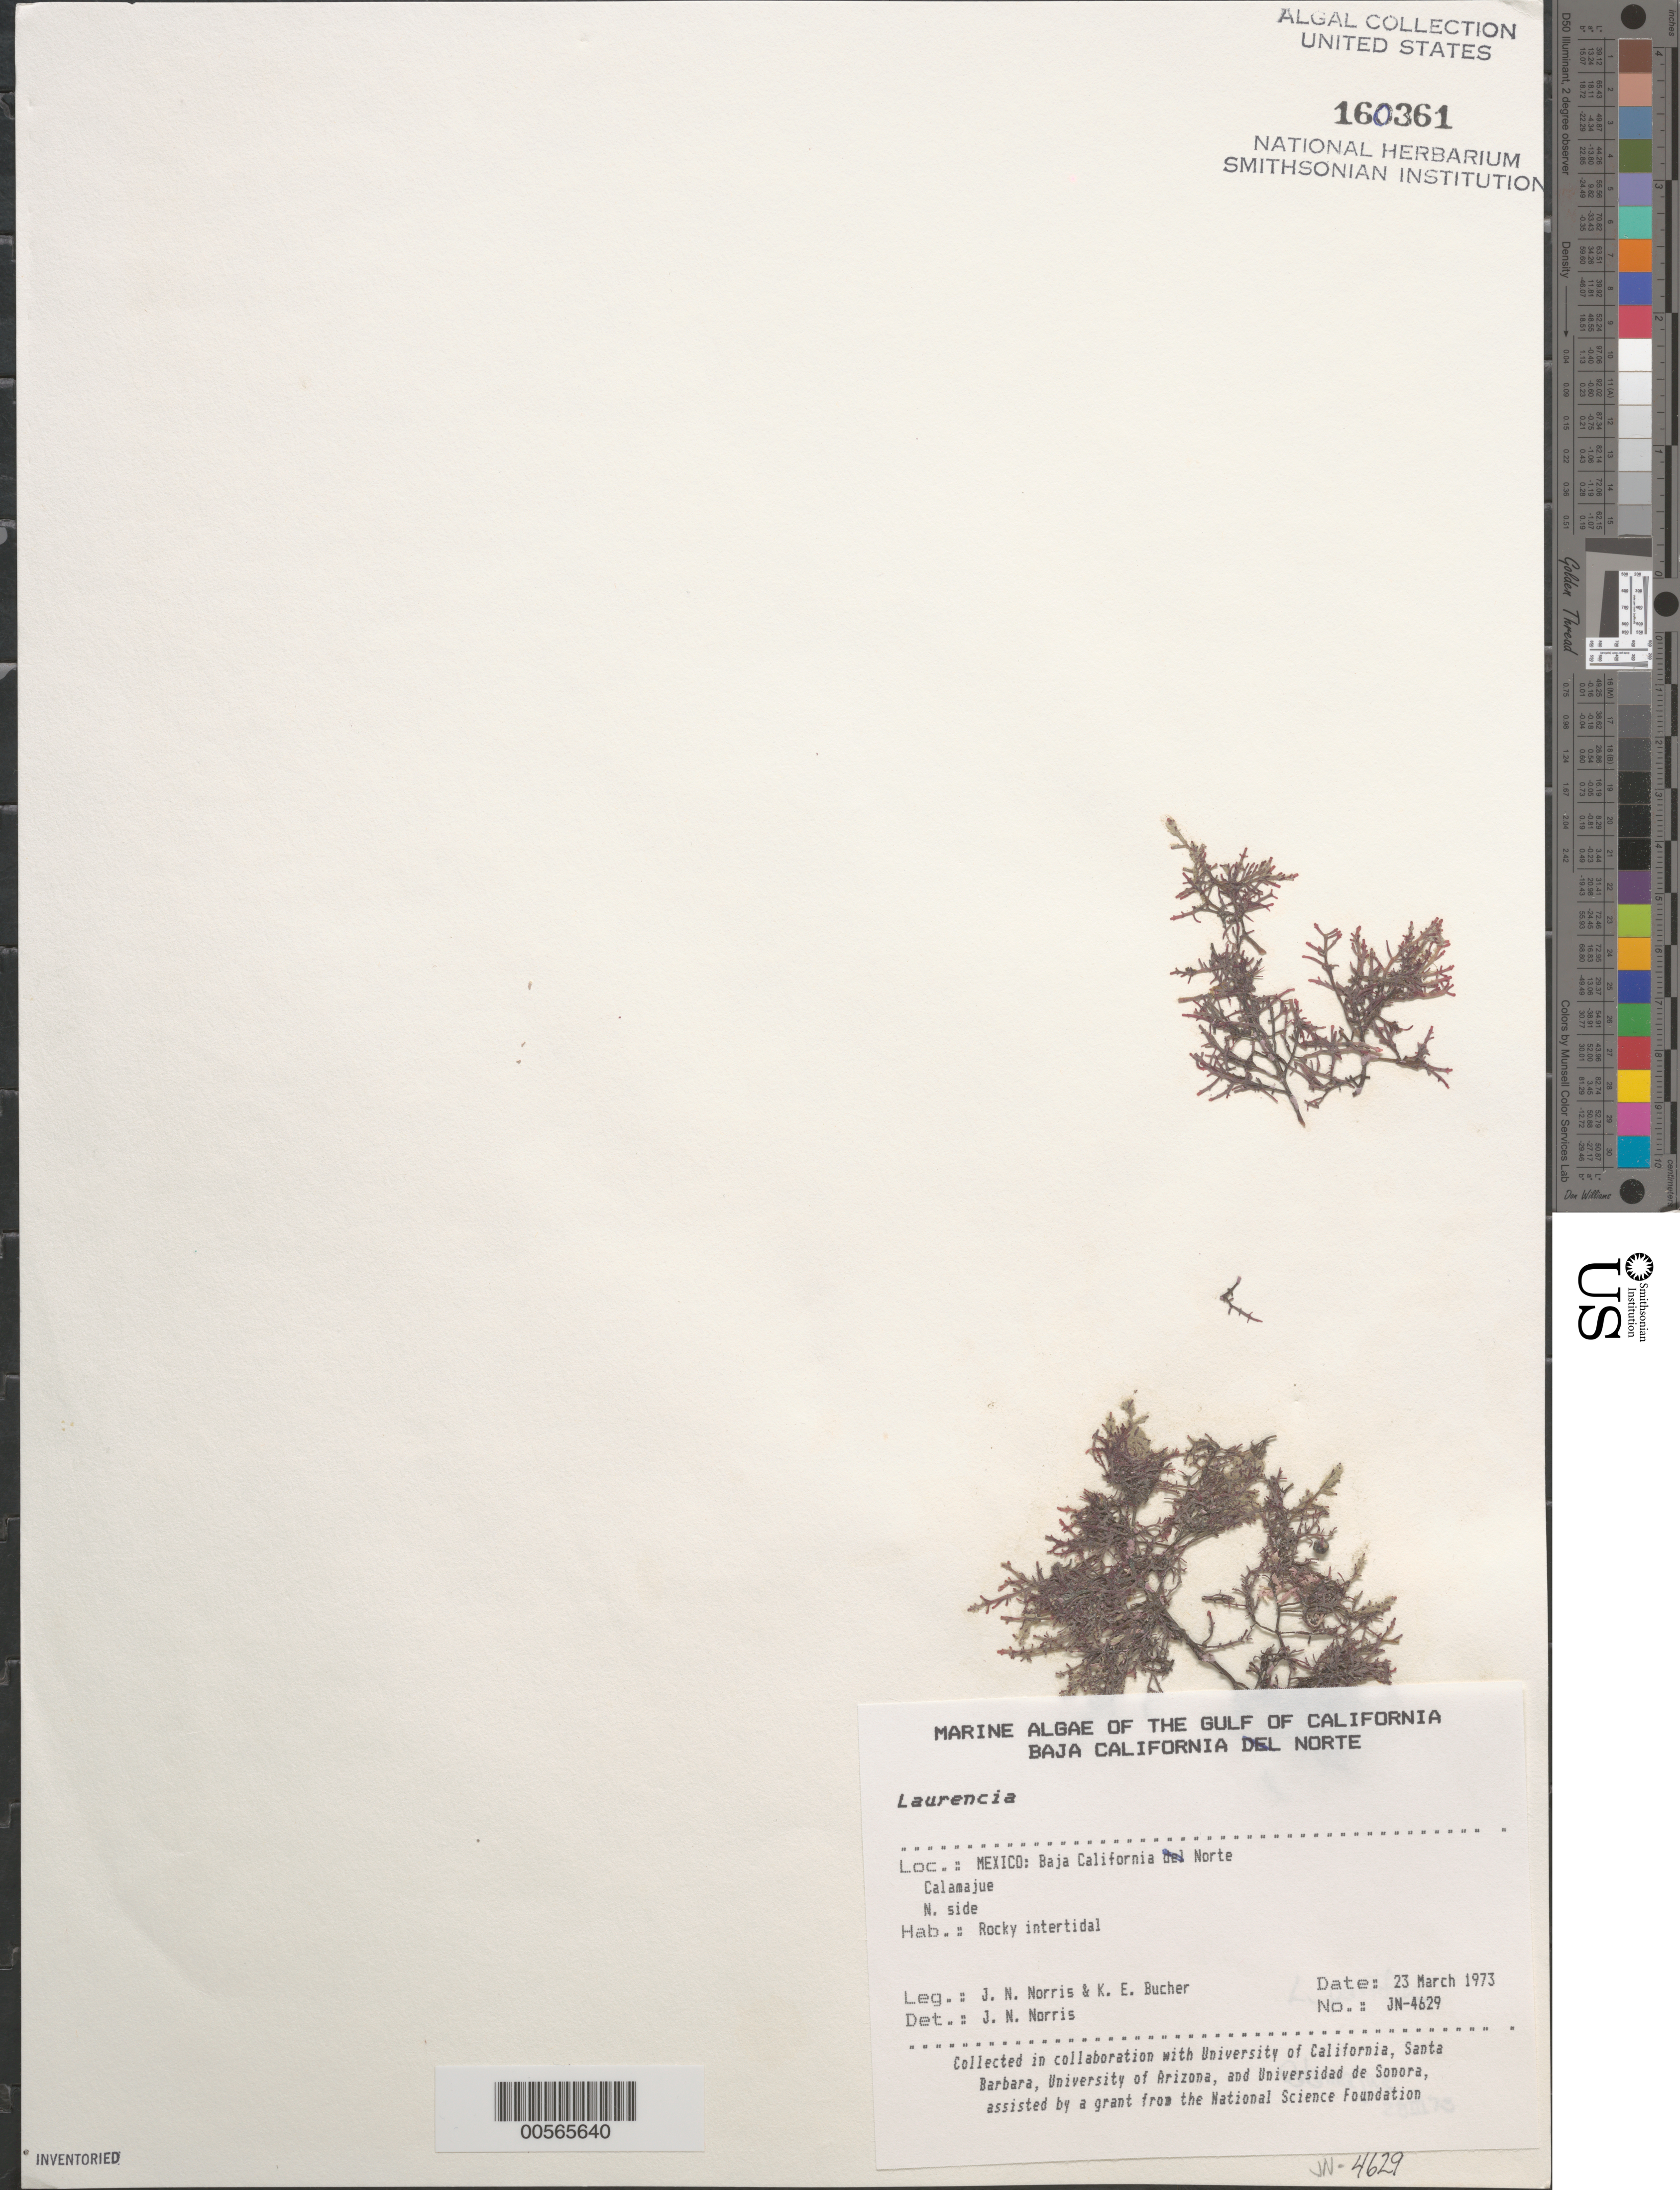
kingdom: Plantae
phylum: Rhodophyta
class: Florideophyceae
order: Ceramiales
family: Rhodomelaceae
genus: Laurencia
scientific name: Laurencia sp.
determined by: Norris, James N.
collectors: J. N. Norris & K. E. Bucher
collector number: JN-4629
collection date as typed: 23 Mar 1973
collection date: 1973-03-23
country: Mexico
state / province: Baja California Norte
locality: Calamajue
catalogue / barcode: US 160361